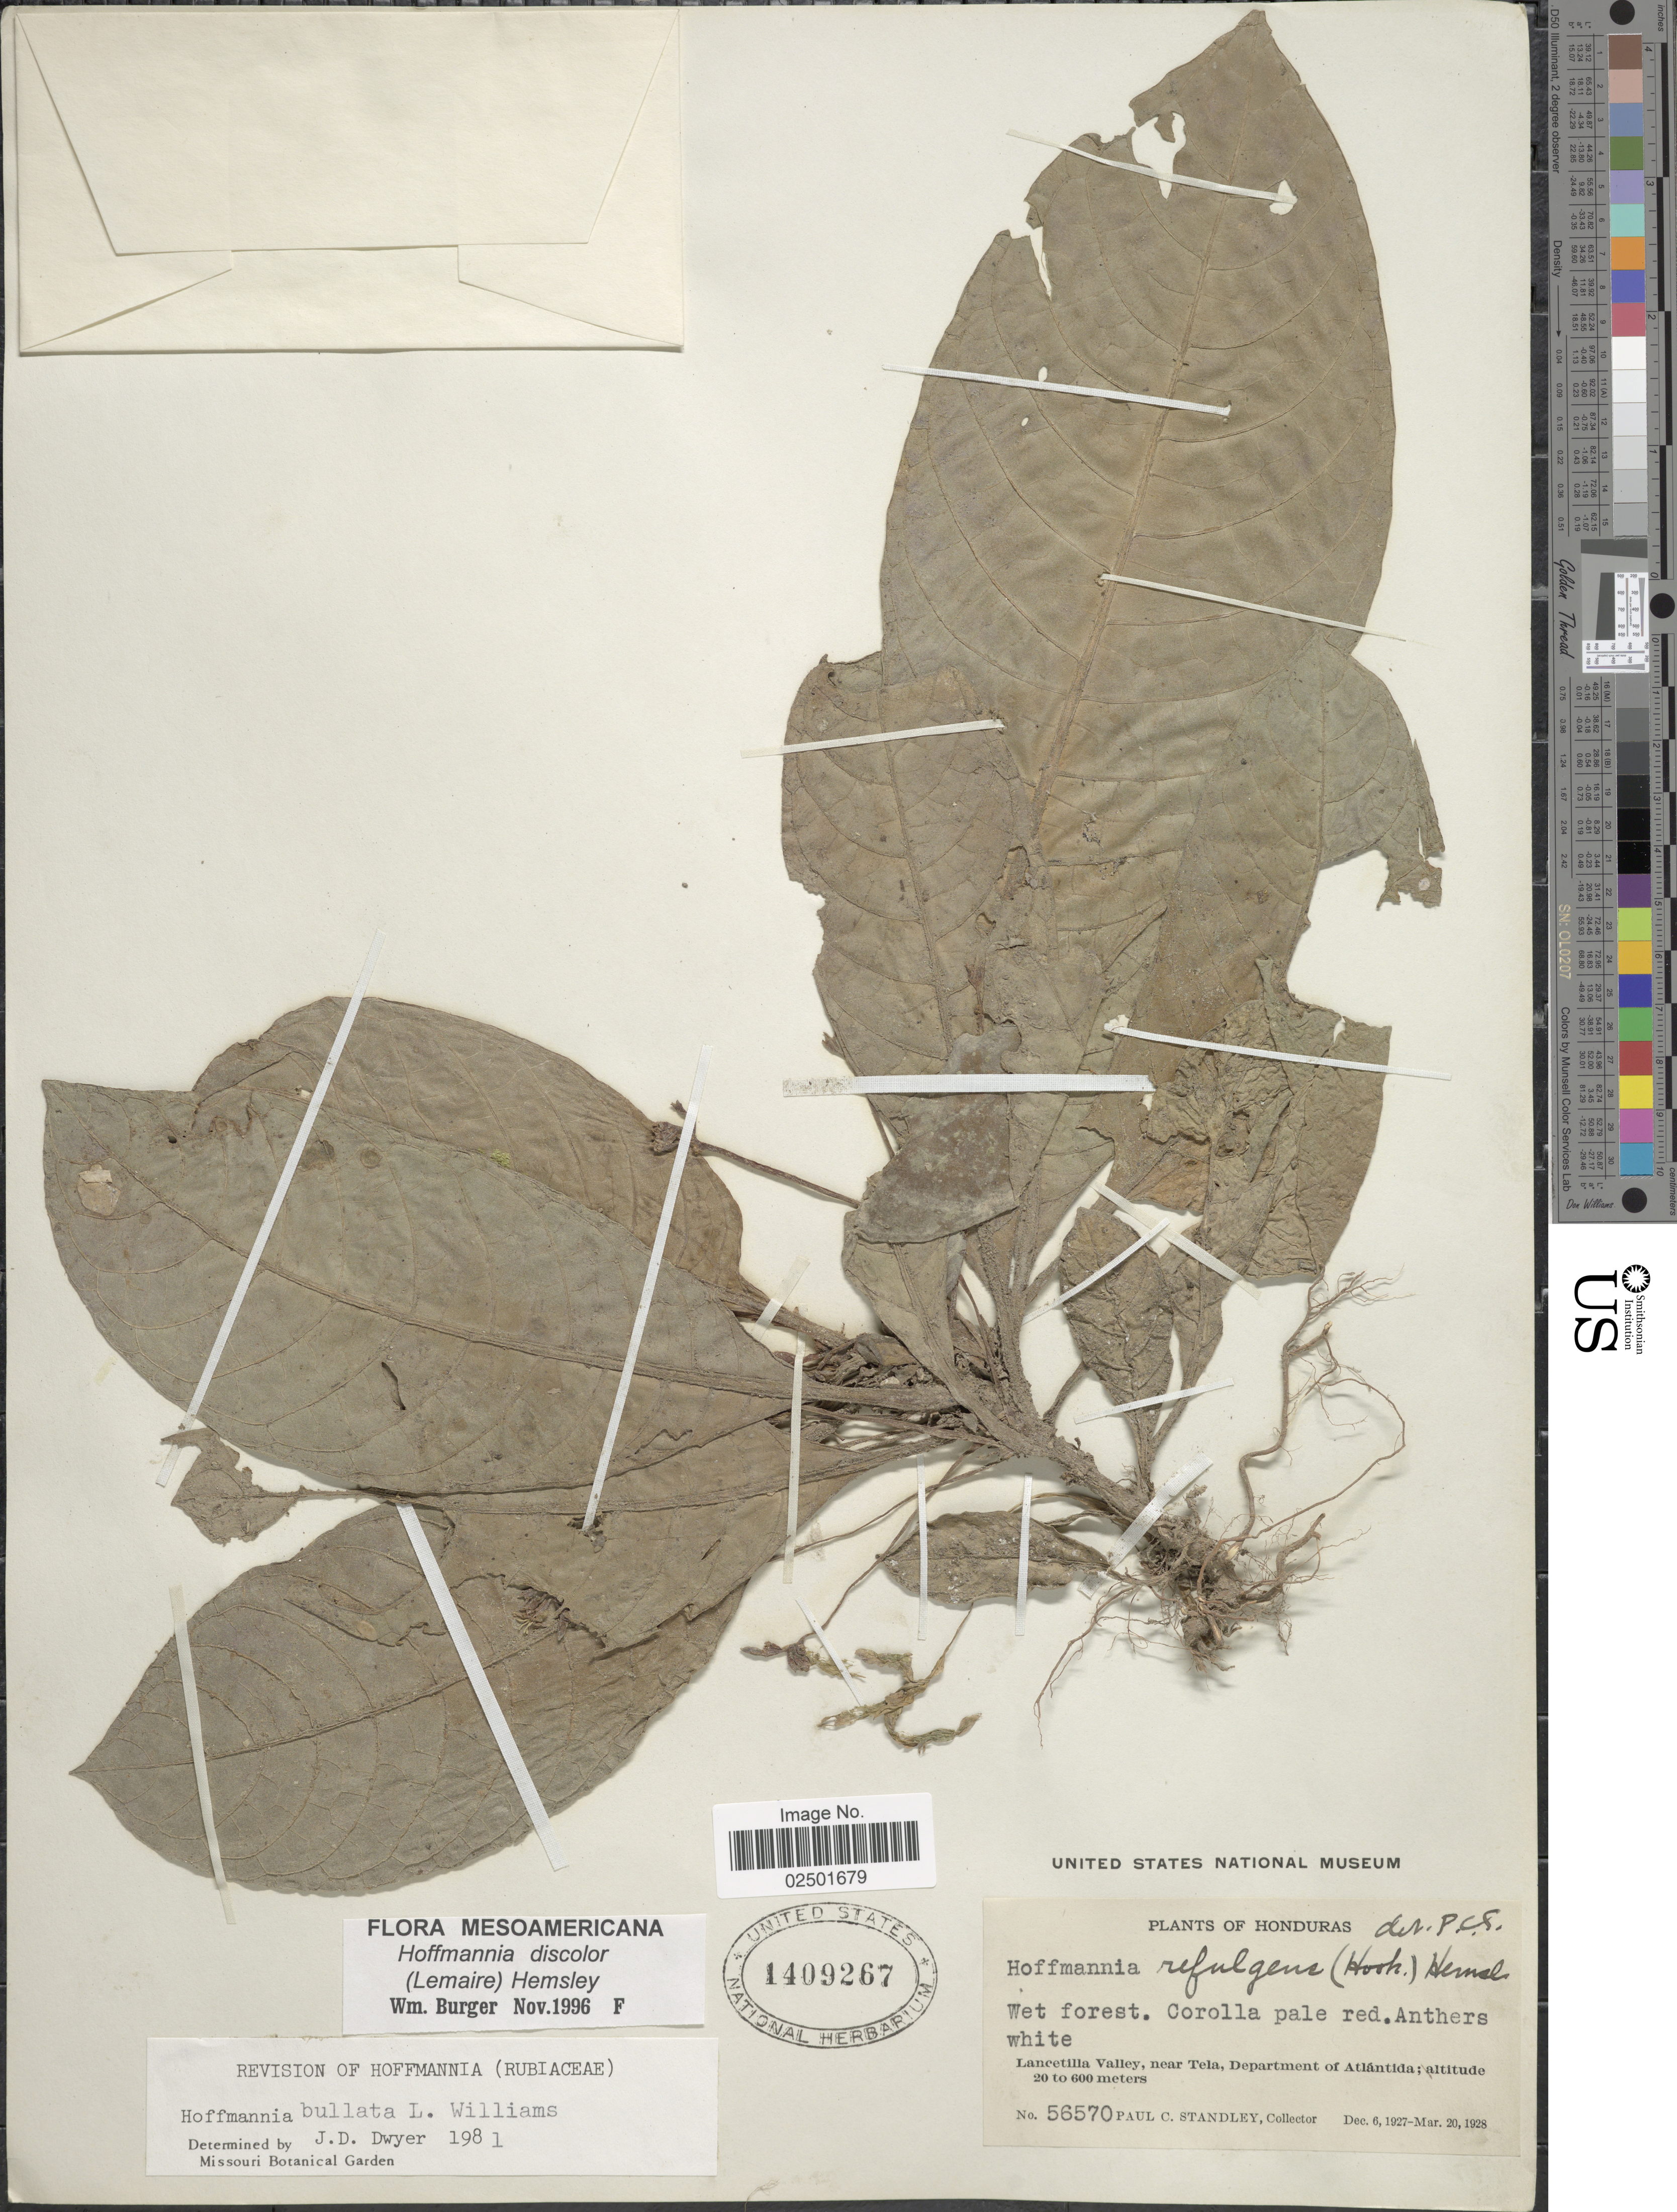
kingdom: Plantae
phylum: Tracheophyta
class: Magnoliopsida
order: Gentianales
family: Rubiaceae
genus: Hoffmannia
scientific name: Hoffmannia discolor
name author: (Lem.) Hemsl.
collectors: P. C. Standley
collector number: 56570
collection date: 1927-12-06/1928-03-20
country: Honduras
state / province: Atlántida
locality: Lancetilla Valley, near Tela, Department of Atlántida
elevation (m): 20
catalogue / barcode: US 1409267